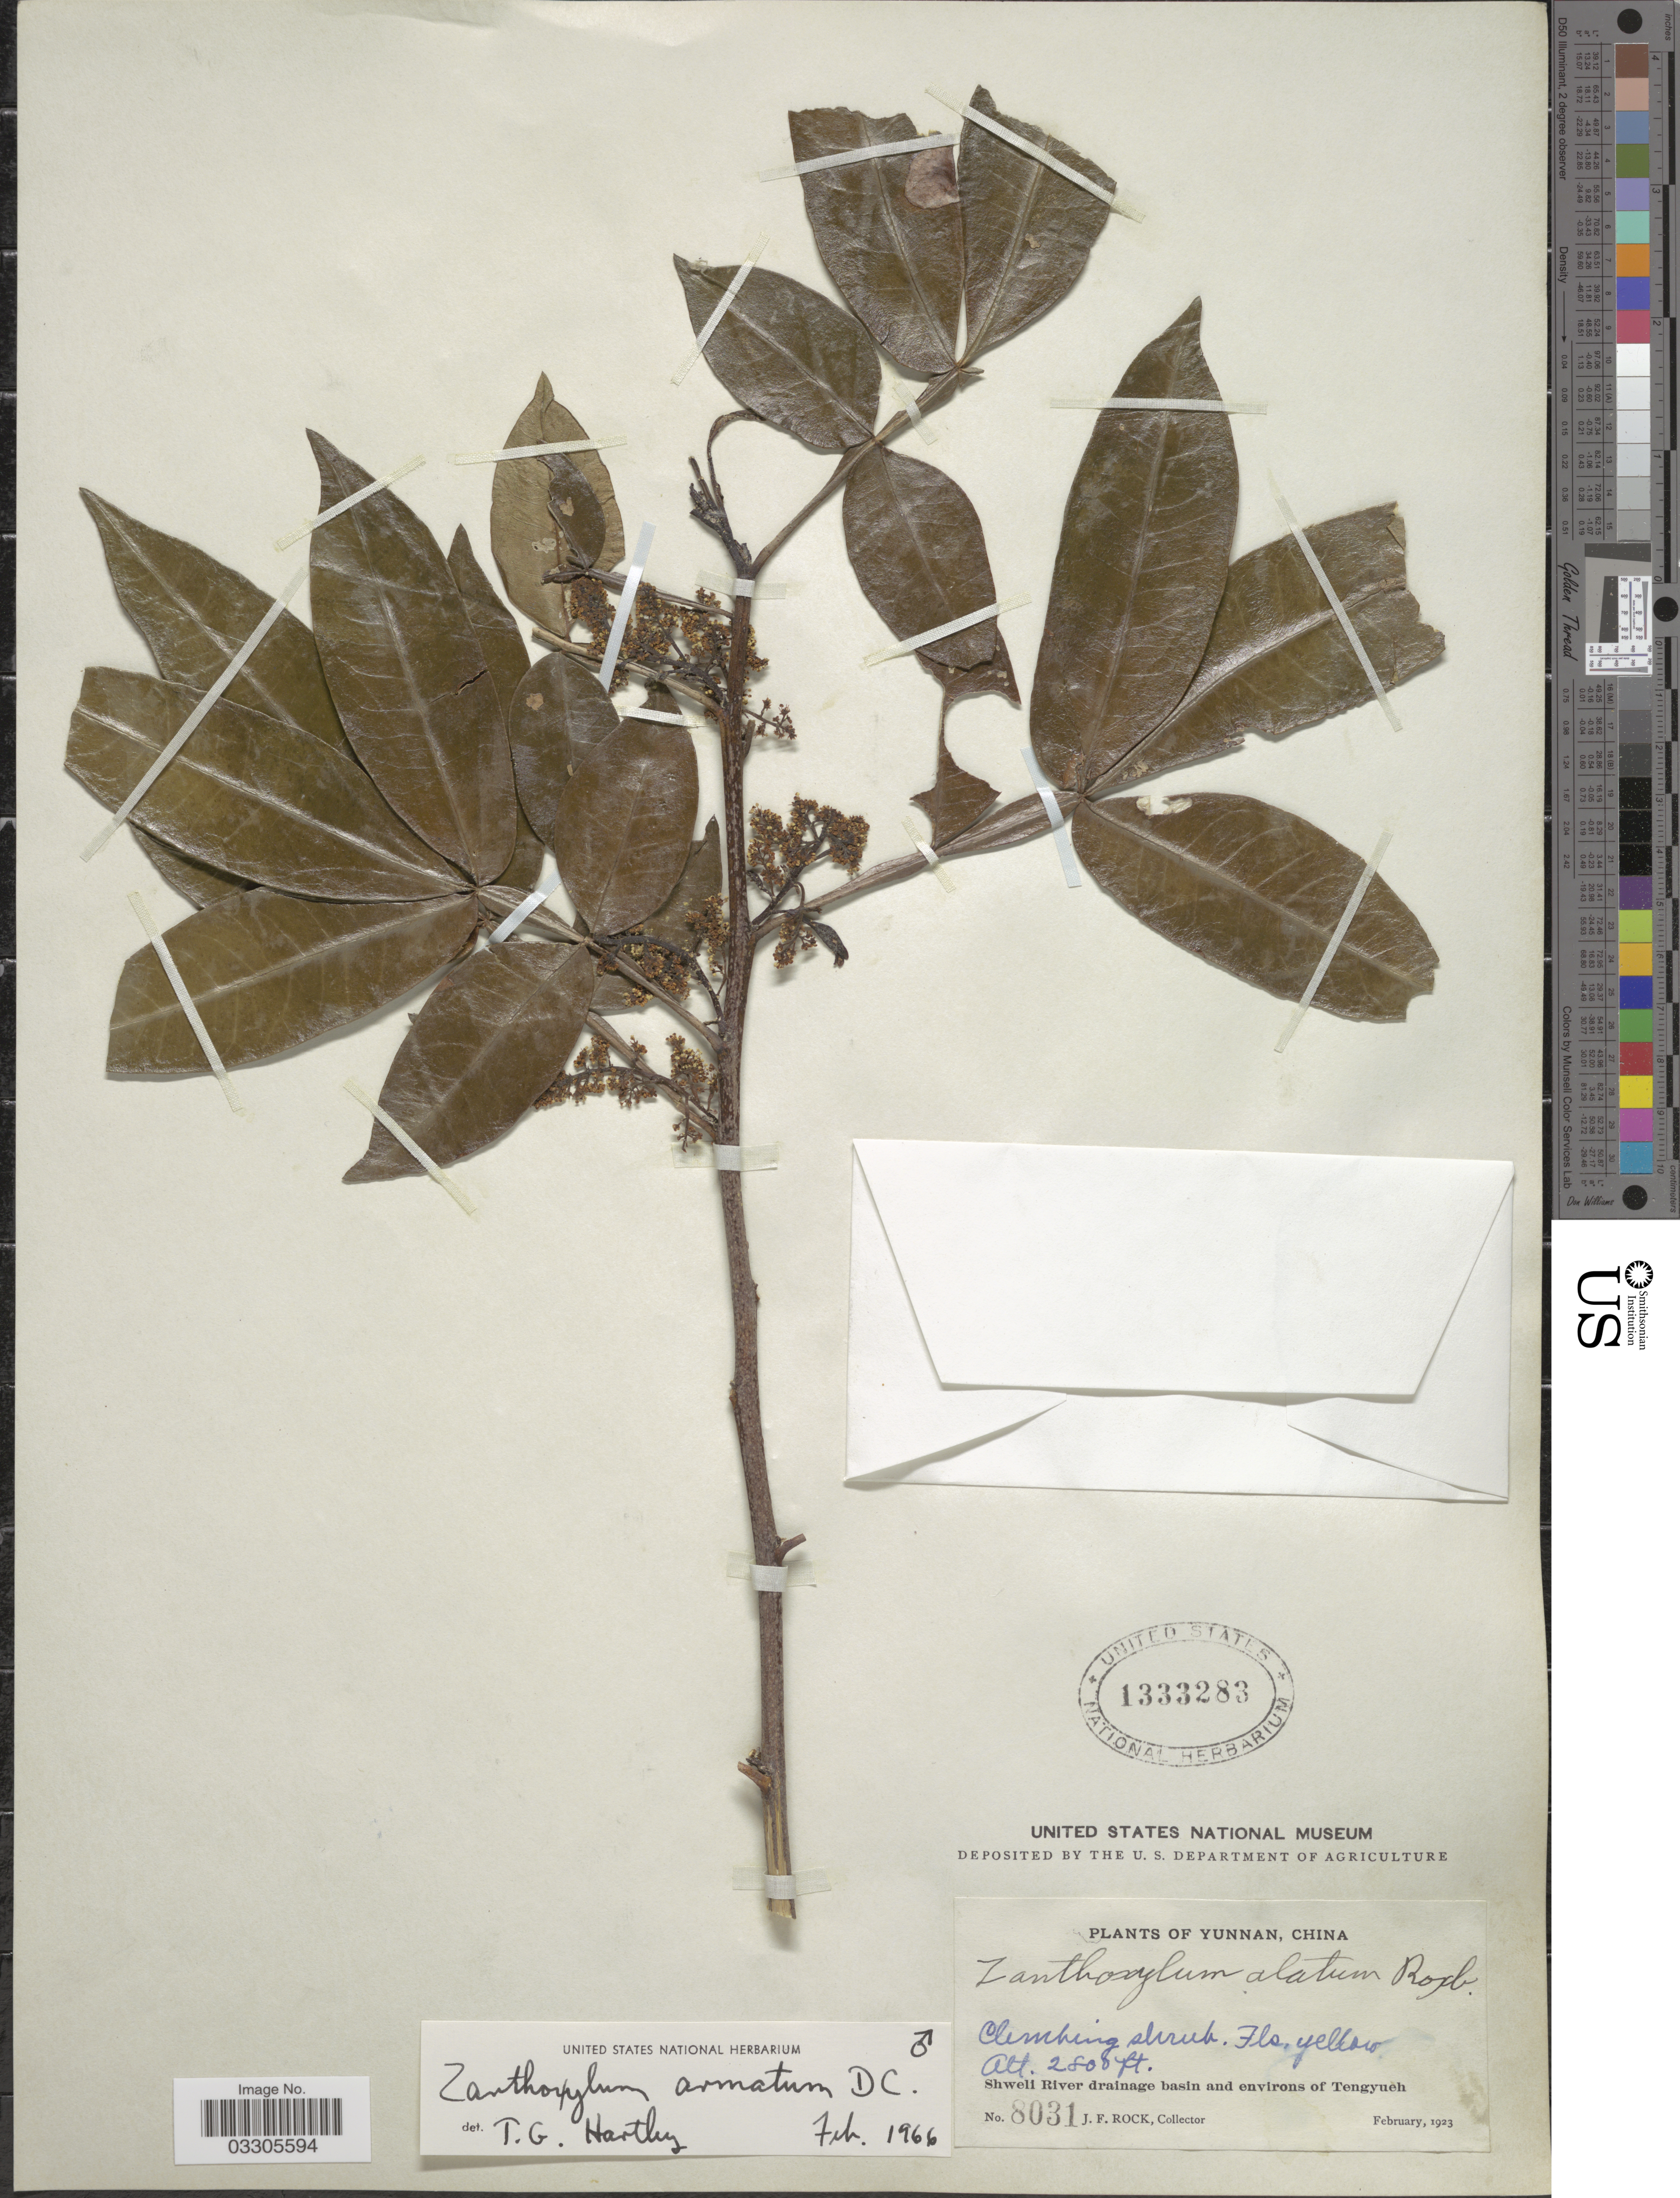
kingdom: Plantae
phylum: Tracheophyta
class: Magnoliopsida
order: Sapindales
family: Rutaceae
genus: Zanthoxylum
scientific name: Zanthoxylum armatum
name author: DC.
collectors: J. Rock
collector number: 8031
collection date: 1923-02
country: China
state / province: Yunnan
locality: Shweli River drainage basin and environs of Tengyueh.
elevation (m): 853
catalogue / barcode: US 1333283